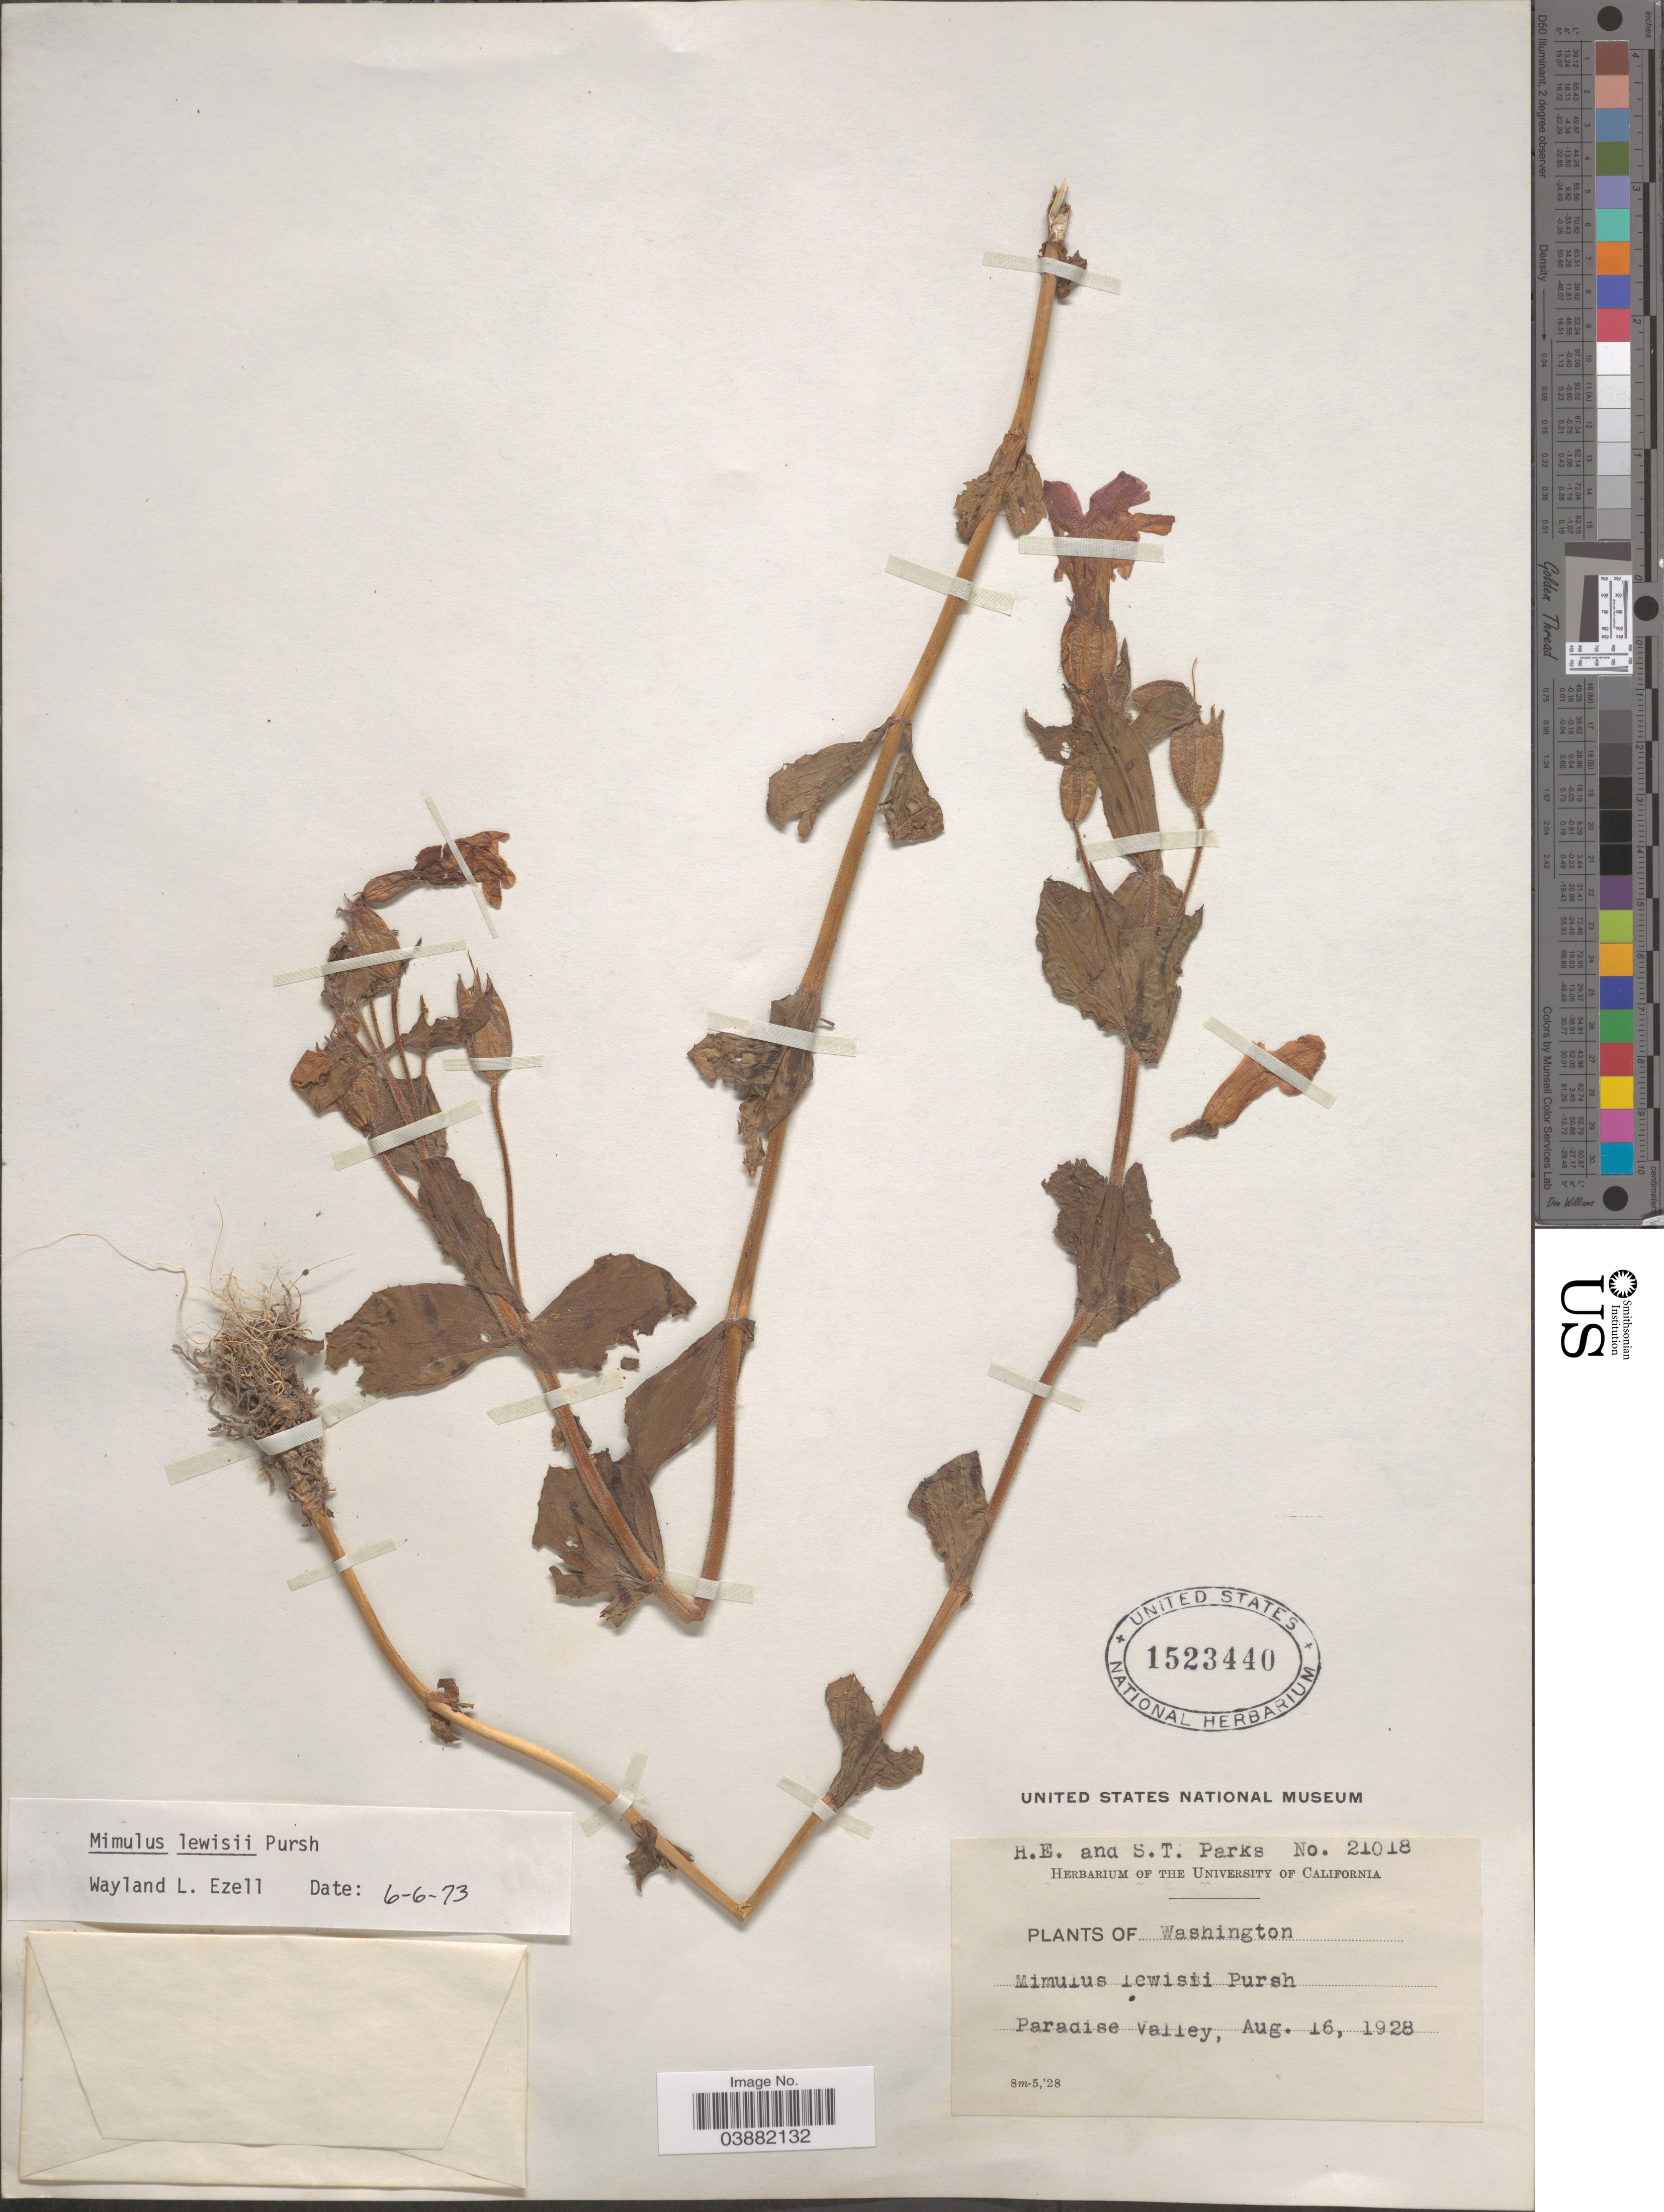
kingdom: Plantae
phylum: Tracheophyta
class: Magnoliopsida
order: Lamiales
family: Phrymaceae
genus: Mimulus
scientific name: Mimulus lewisii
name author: Pursh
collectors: H. E. Parks & S. Parks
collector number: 21018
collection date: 1928-08-16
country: United States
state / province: Washington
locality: Paradise Valley.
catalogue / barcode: US 1523440